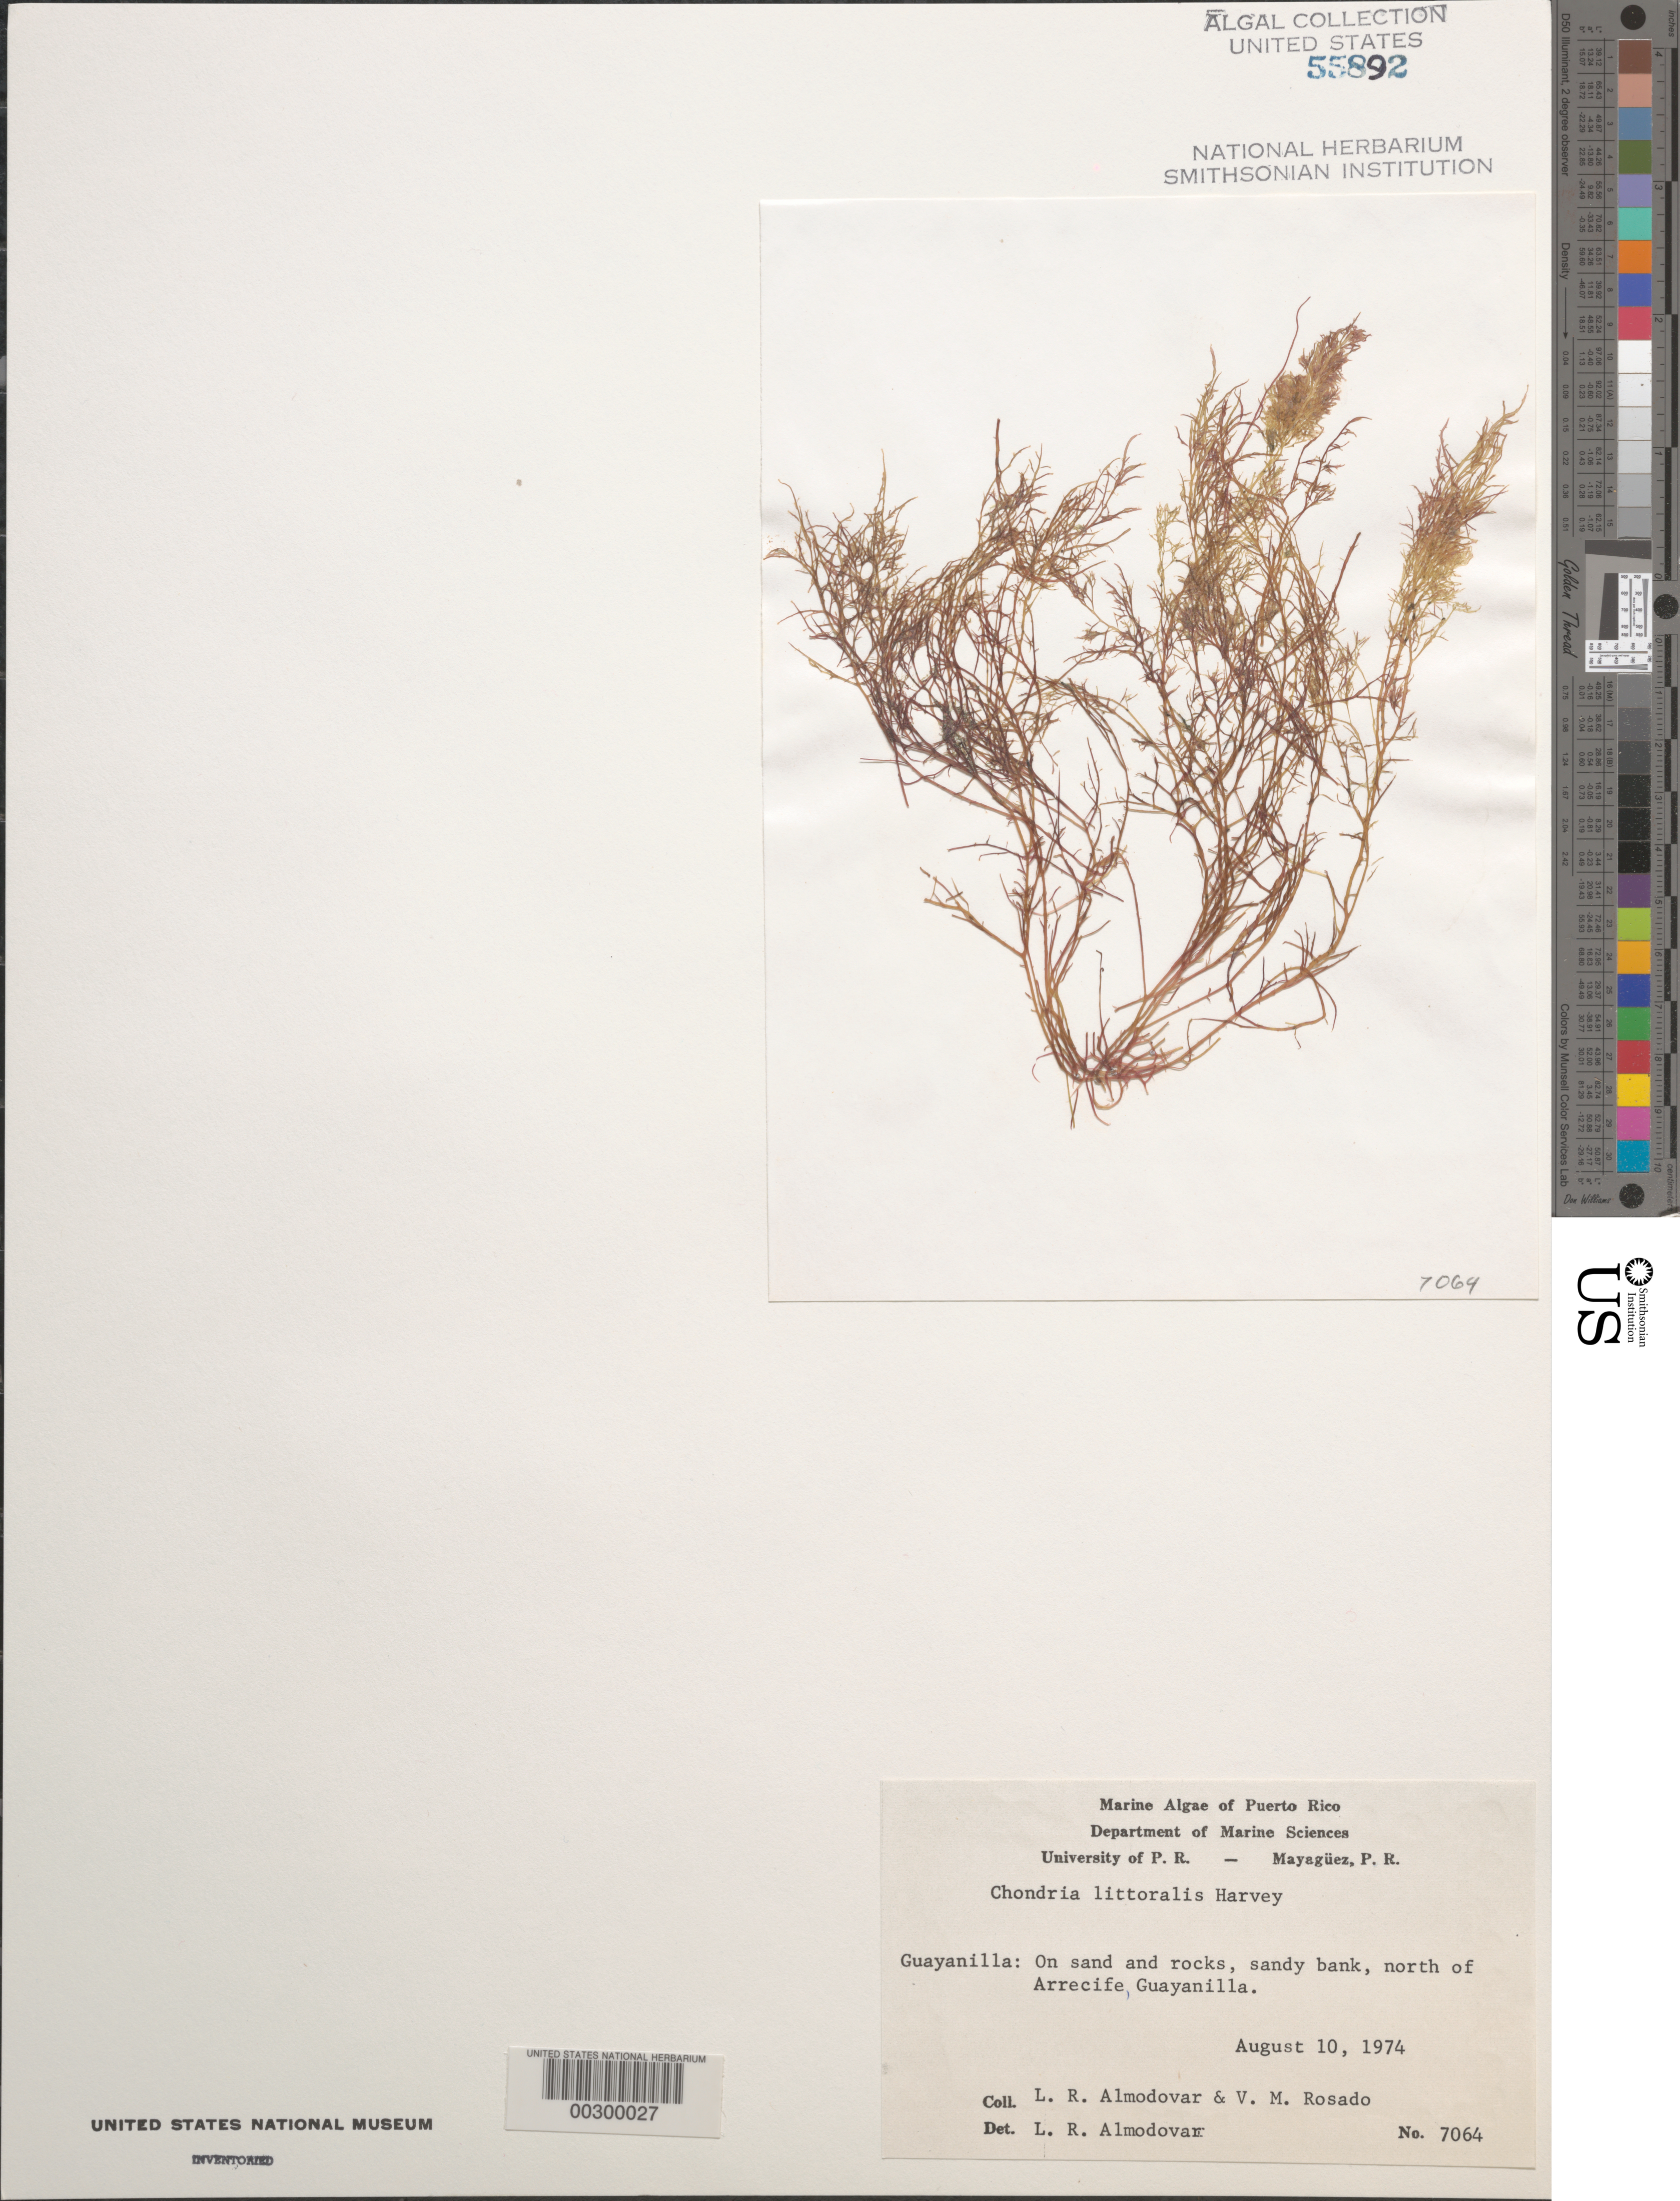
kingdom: Plantae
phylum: Rhodophyta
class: Florideophyceae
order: Ceramiales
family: Rhodomelaceae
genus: Chondria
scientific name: Chondria littoralis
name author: Harv.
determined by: Almodovar, L. R.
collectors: L. Almodovar & V. Rosado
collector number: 7064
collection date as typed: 10 Aug 1974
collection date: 1974-08-10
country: Puerto Rico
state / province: Guayanilla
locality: North of arrecife guayanilla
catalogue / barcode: US 55892